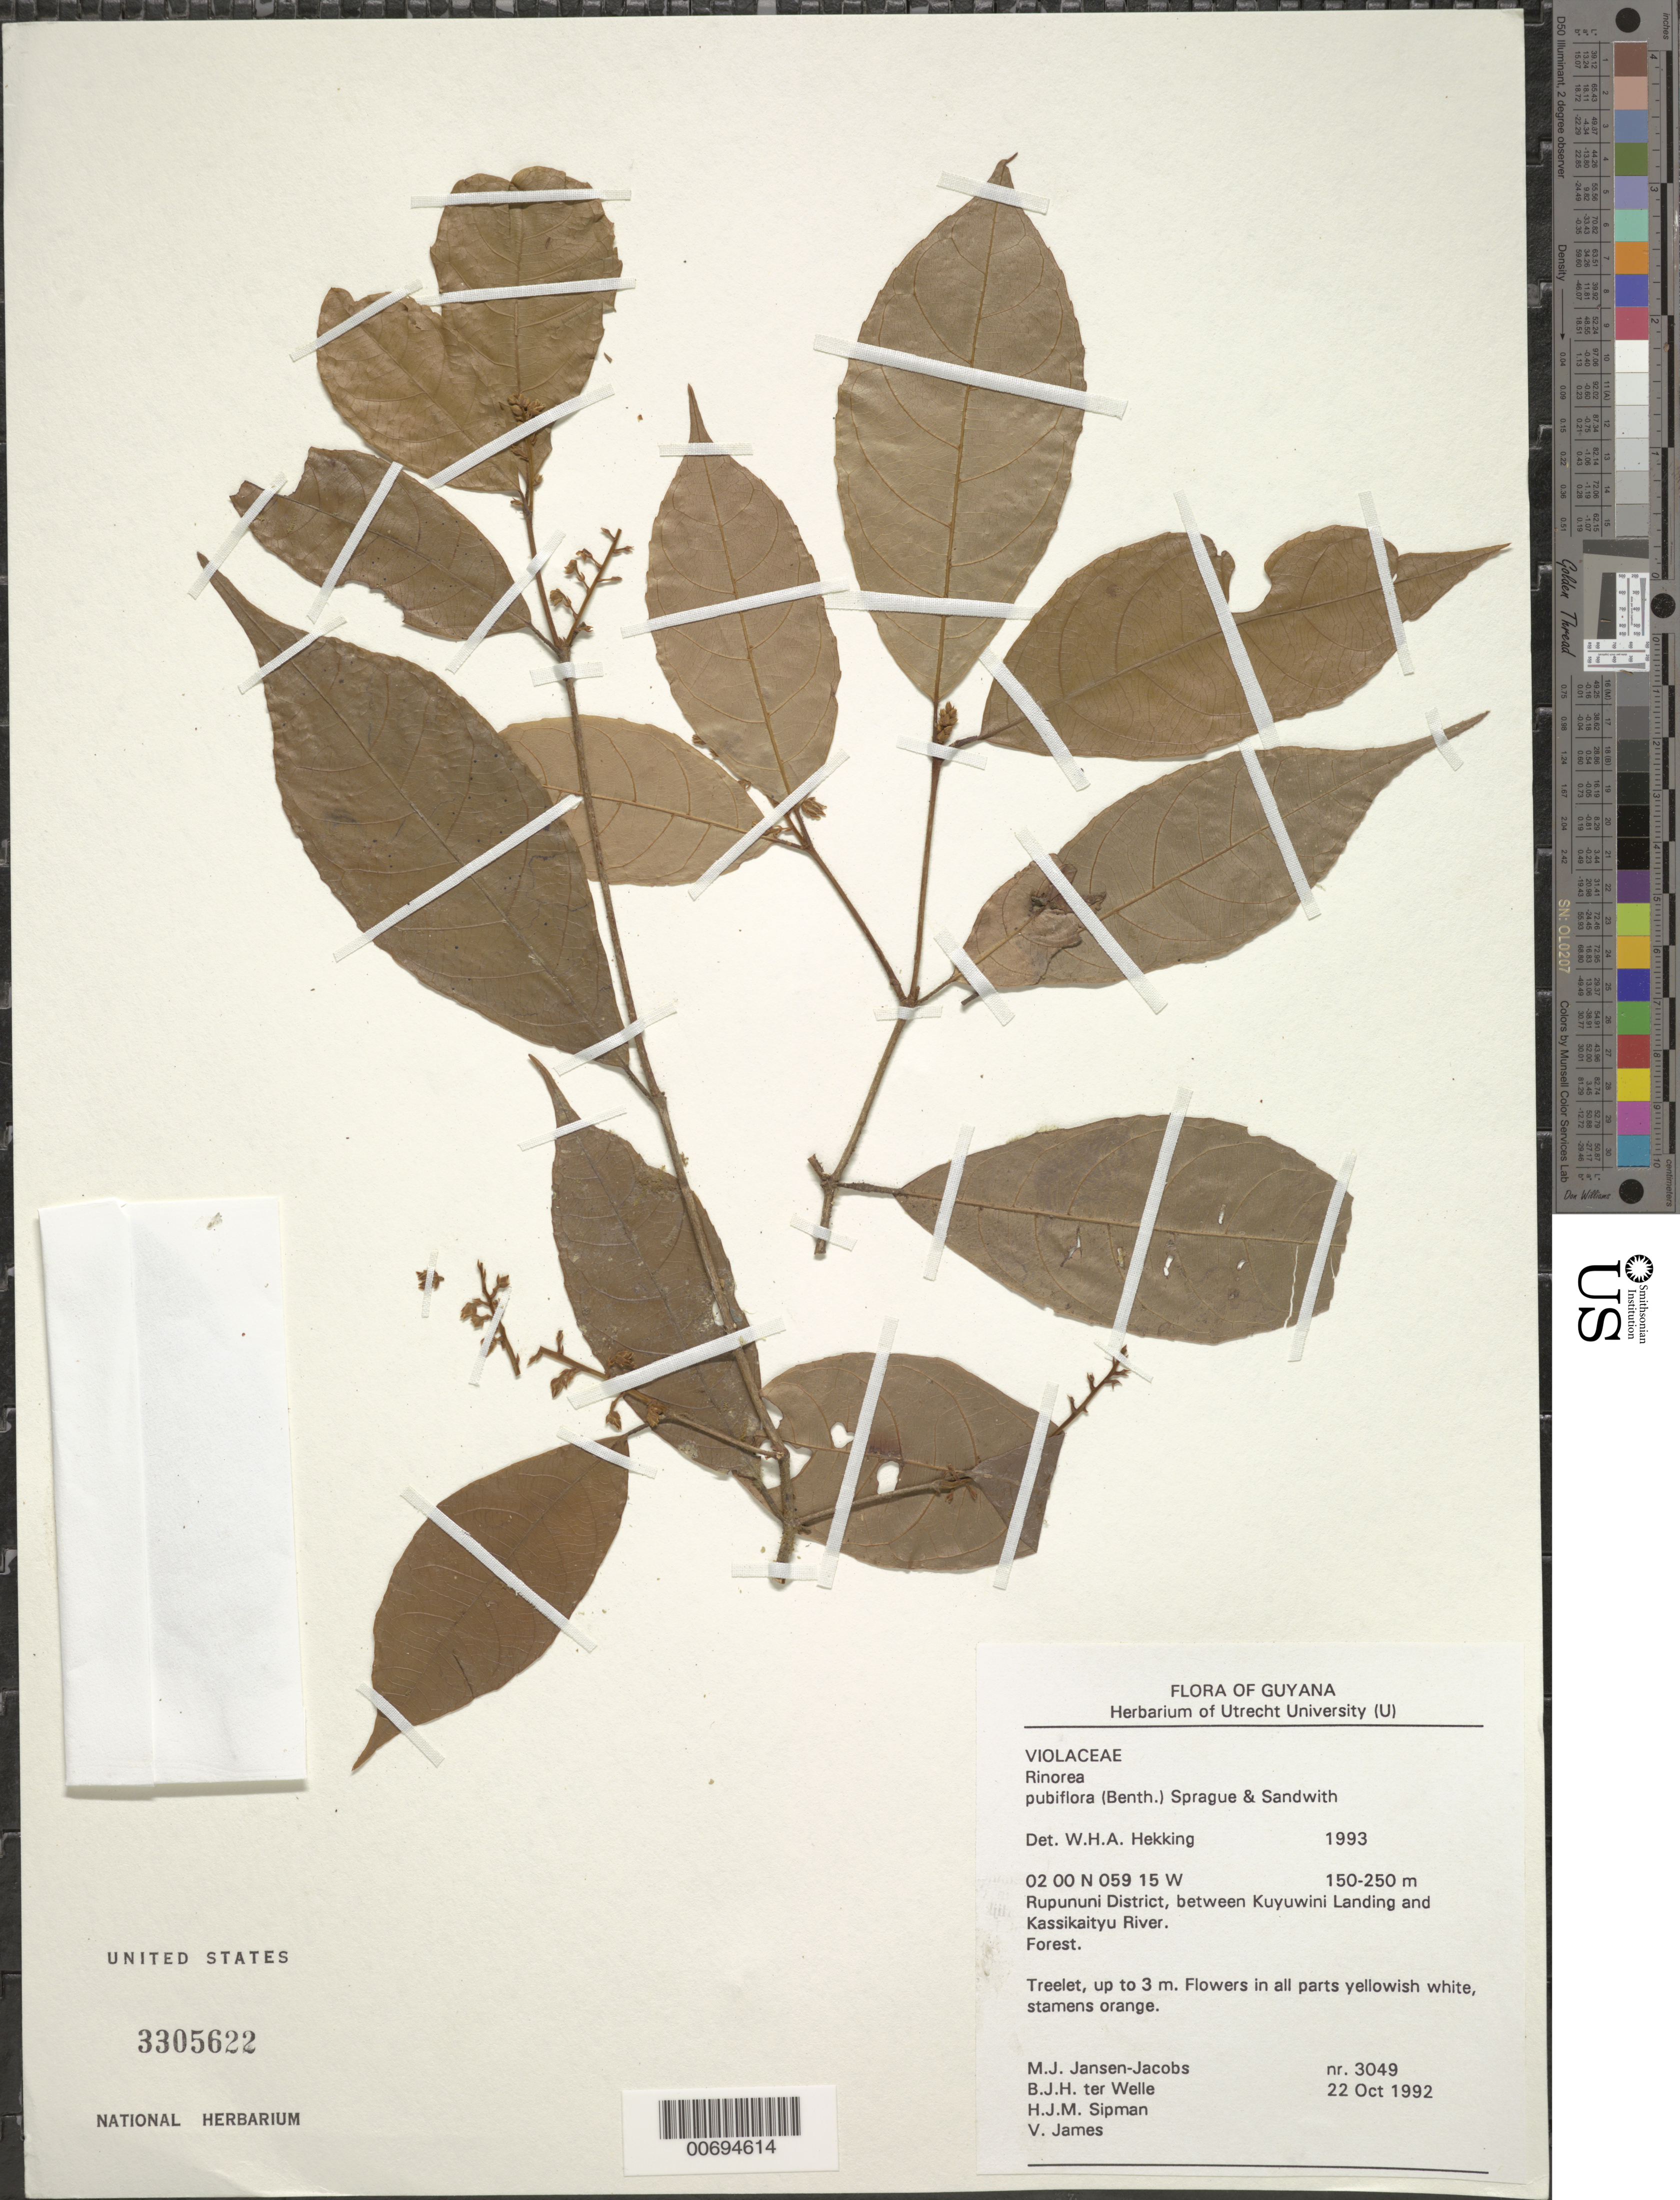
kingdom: Plantae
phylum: Tracheophyta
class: Magnoliopsida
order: Malpighiales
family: Violaceae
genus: Rinorea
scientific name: Rinorea pubiflora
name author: (Benth.) Sprague & Sandwith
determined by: Hekking, W. H. A.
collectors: M. J. Jansen-Jacobs, B. Welle, H. J. M. Sipman & V. James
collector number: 3049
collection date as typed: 22-Oct-92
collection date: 1992-10-22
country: Guyana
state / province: U. Takutu-U. Essequibo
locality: Rupununi District, between Kuyuwini Landing and Kassikaityu River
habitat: Forest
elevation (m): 150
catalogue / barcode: US 3305622